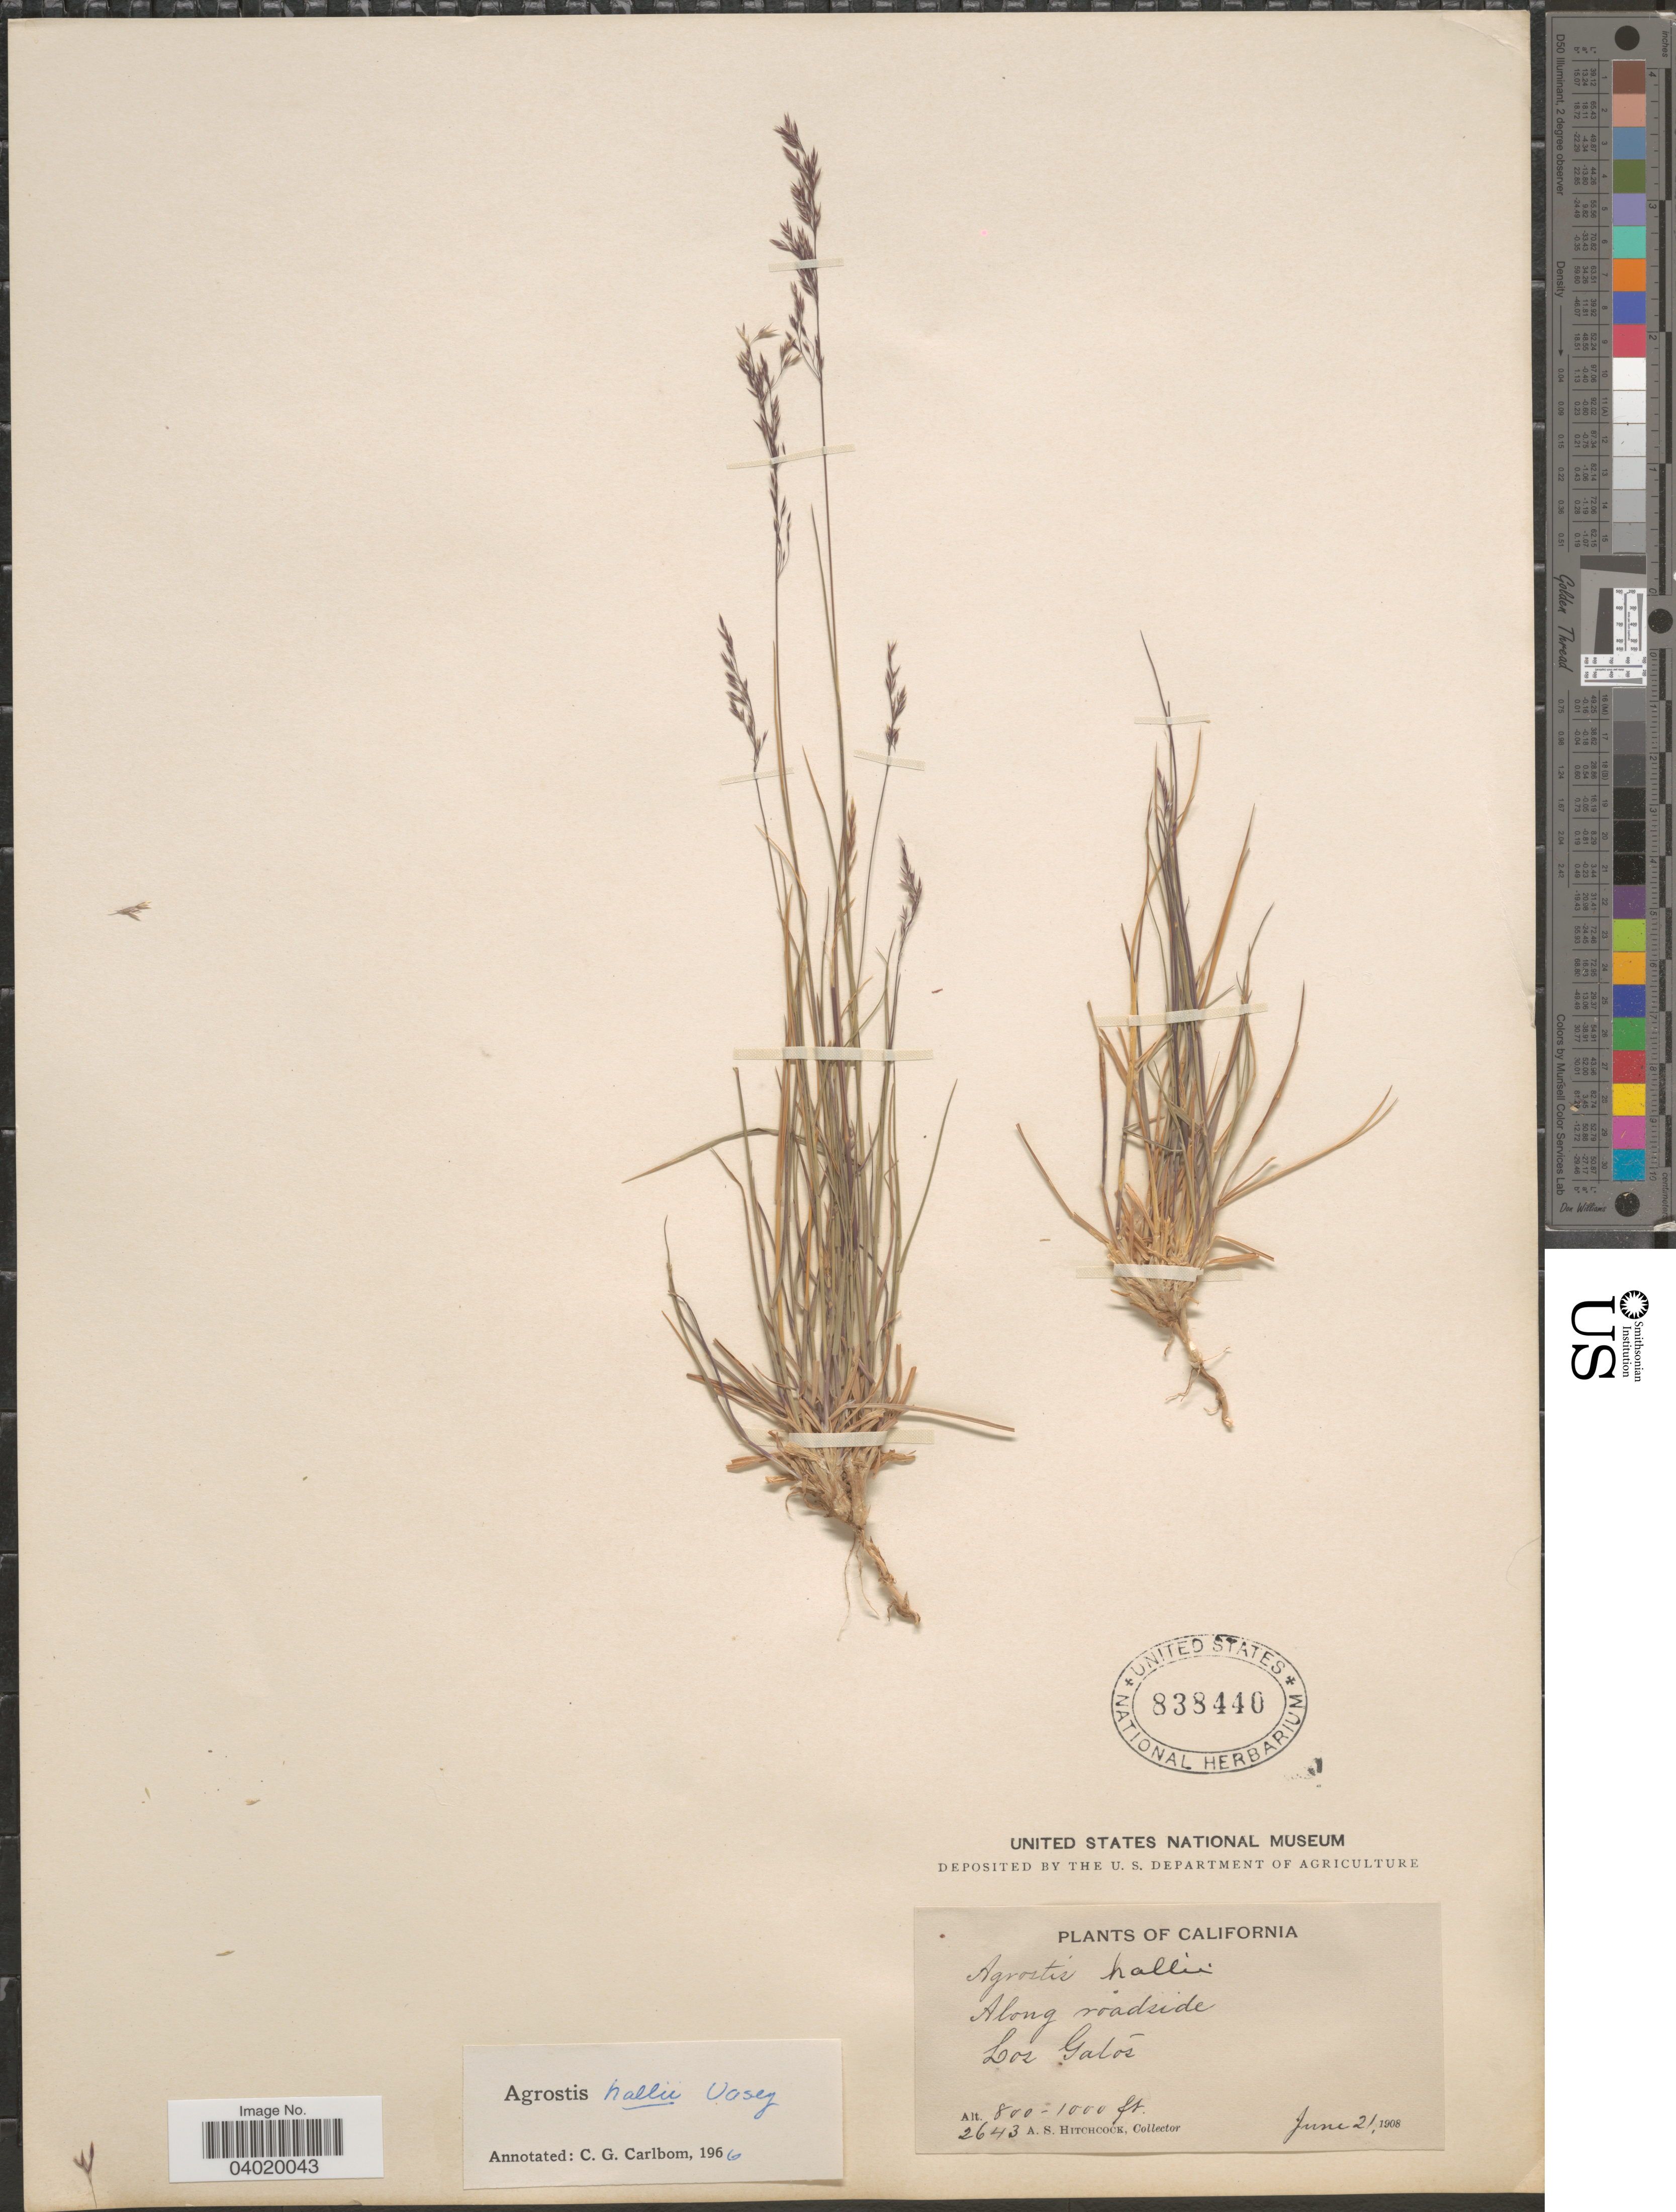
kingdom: Plantae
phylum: Tracheophyta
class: Liliopsida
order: Poales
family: Poaceae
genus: Agrostis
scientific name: Agrostis hallii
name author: Vasey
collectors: A. S. Hitchcock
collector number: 2643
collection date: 1908-06-21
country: United States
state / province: California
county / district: Santa Clara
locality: Along roadside, Los Gatos.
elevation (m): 244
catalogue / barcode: US 838440